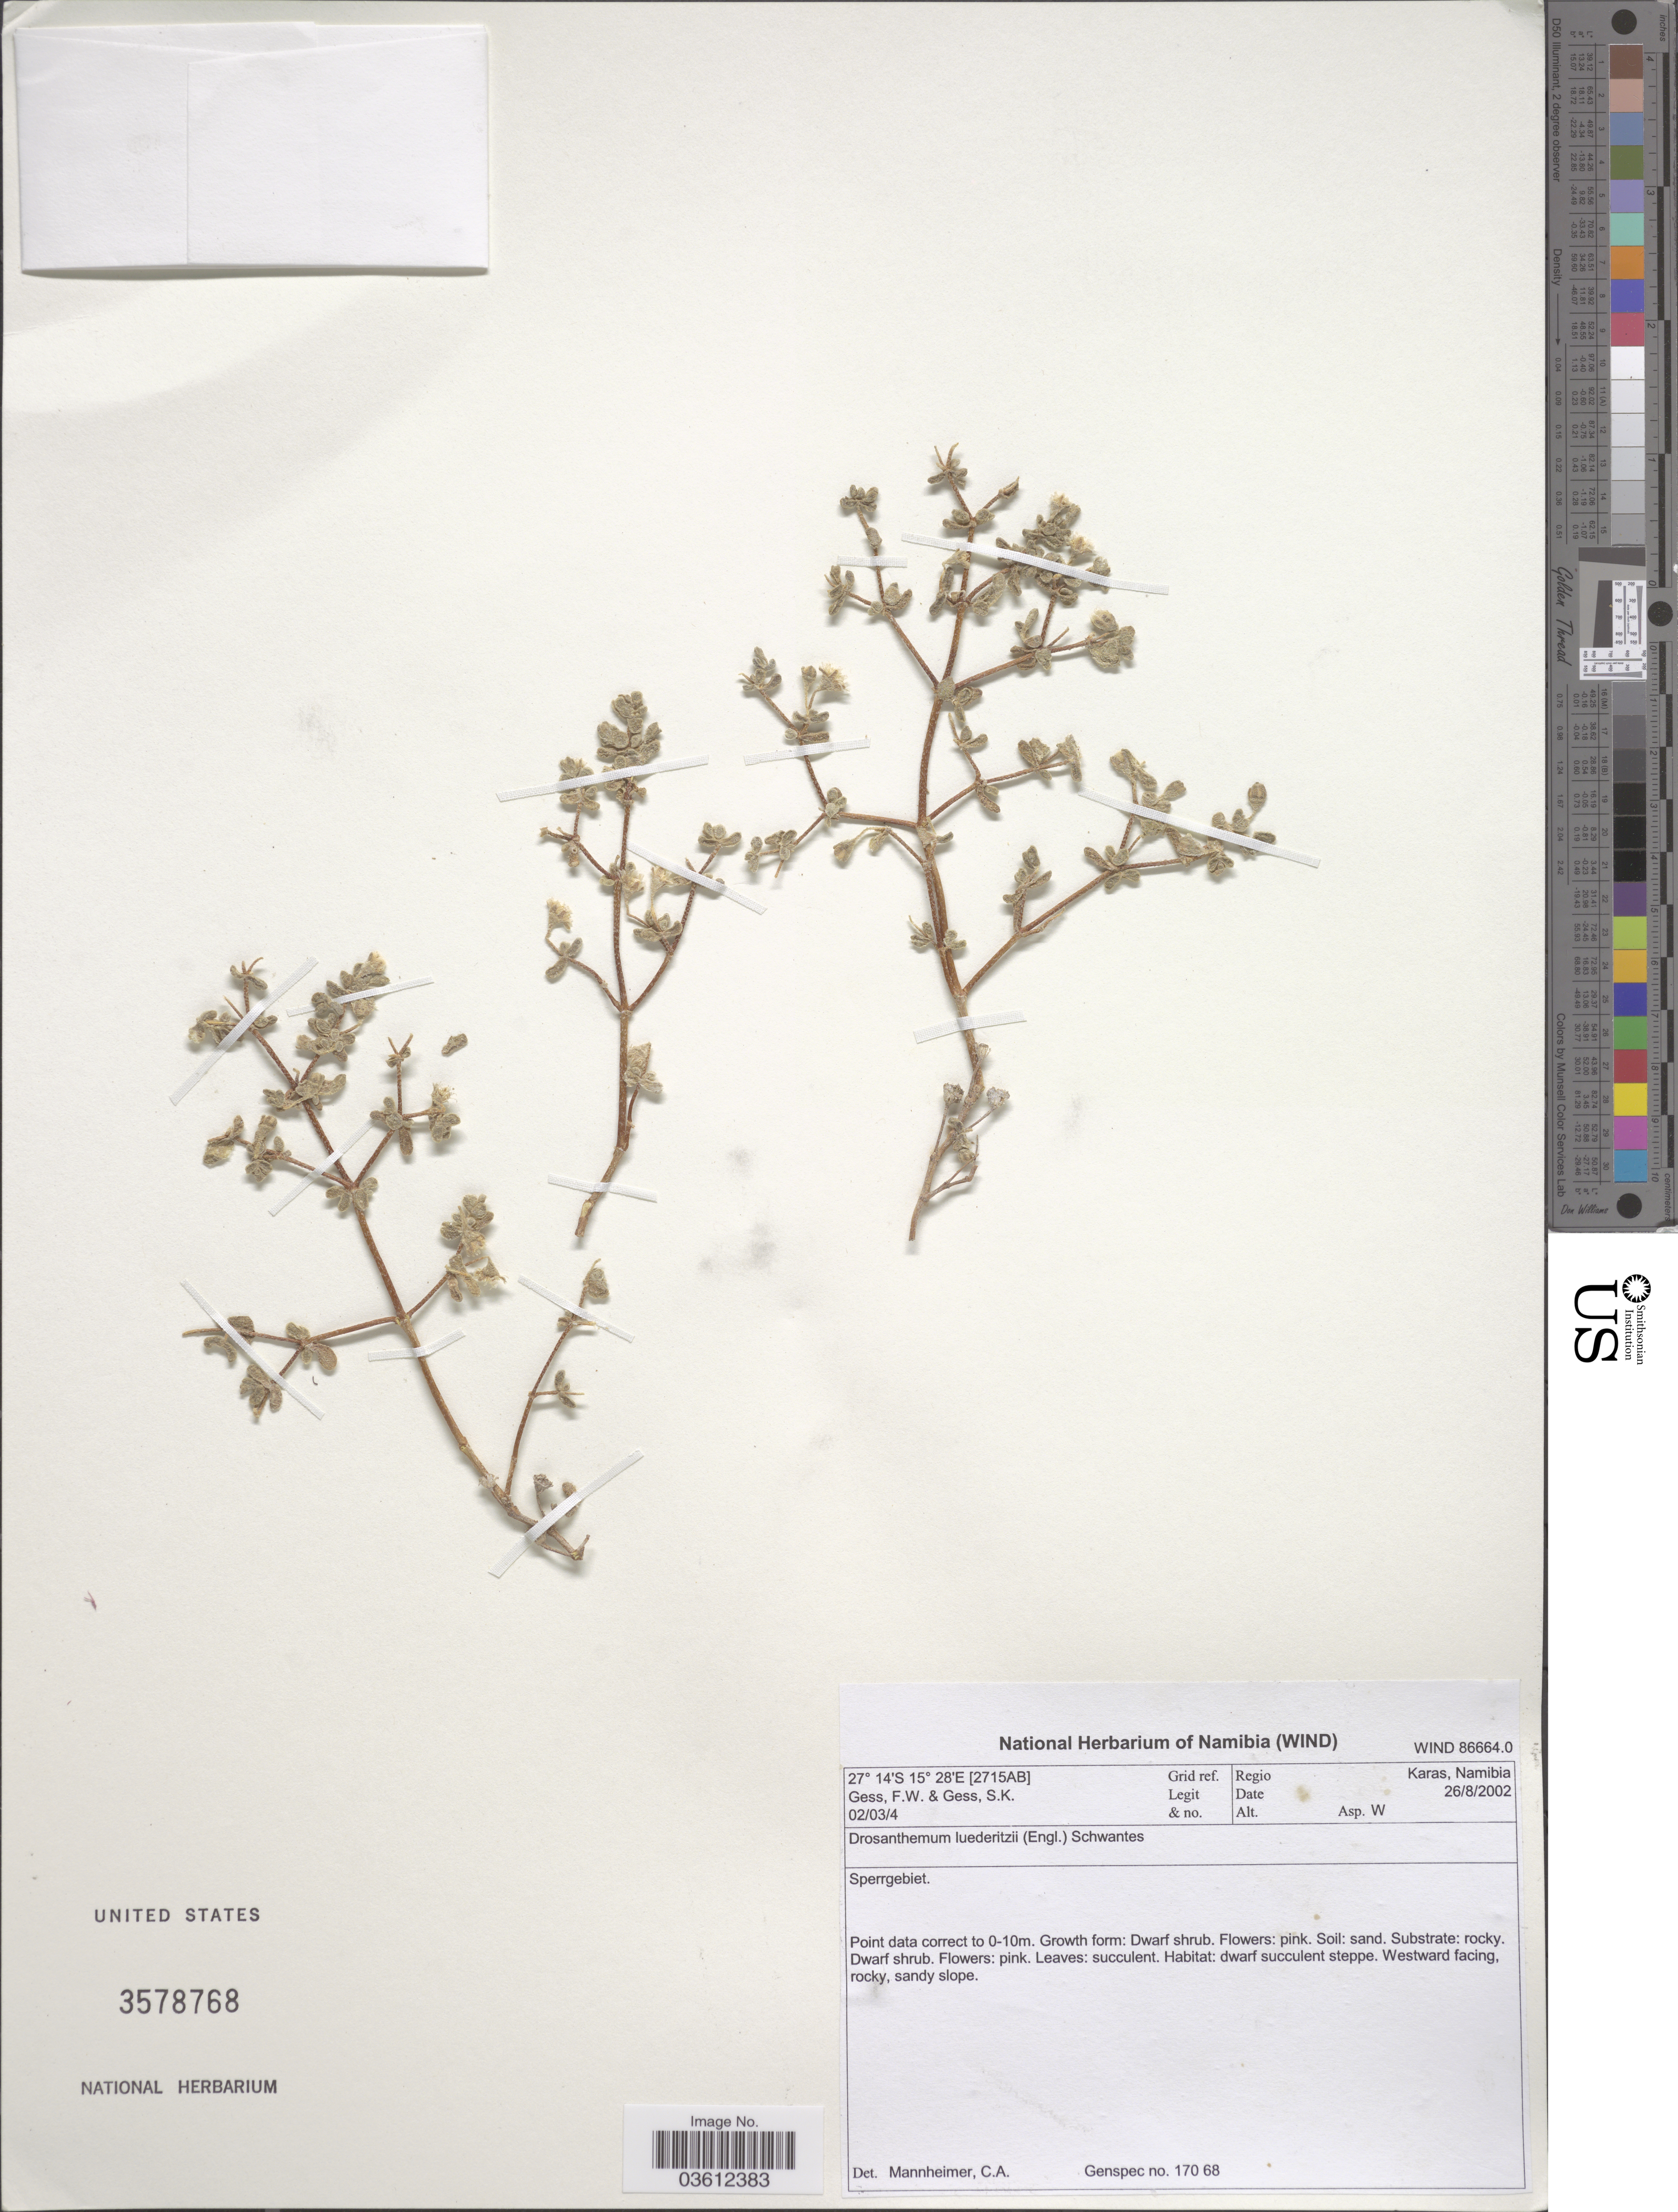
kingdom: Plantae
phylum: Tracheophyta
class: Magnoliopsida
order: Caryophyllales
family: Aizoaceae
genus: Drosanthemum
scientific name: Drosanthemum luederitzii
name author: Schwantes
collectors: F. Gess & S. Gess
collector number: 02/03/4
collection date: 2002-08-26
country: Namibia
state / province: Karas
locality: Grid ref. [2715AB]. Regio Karas. Sperrgebiet.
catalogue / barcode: US 3578768